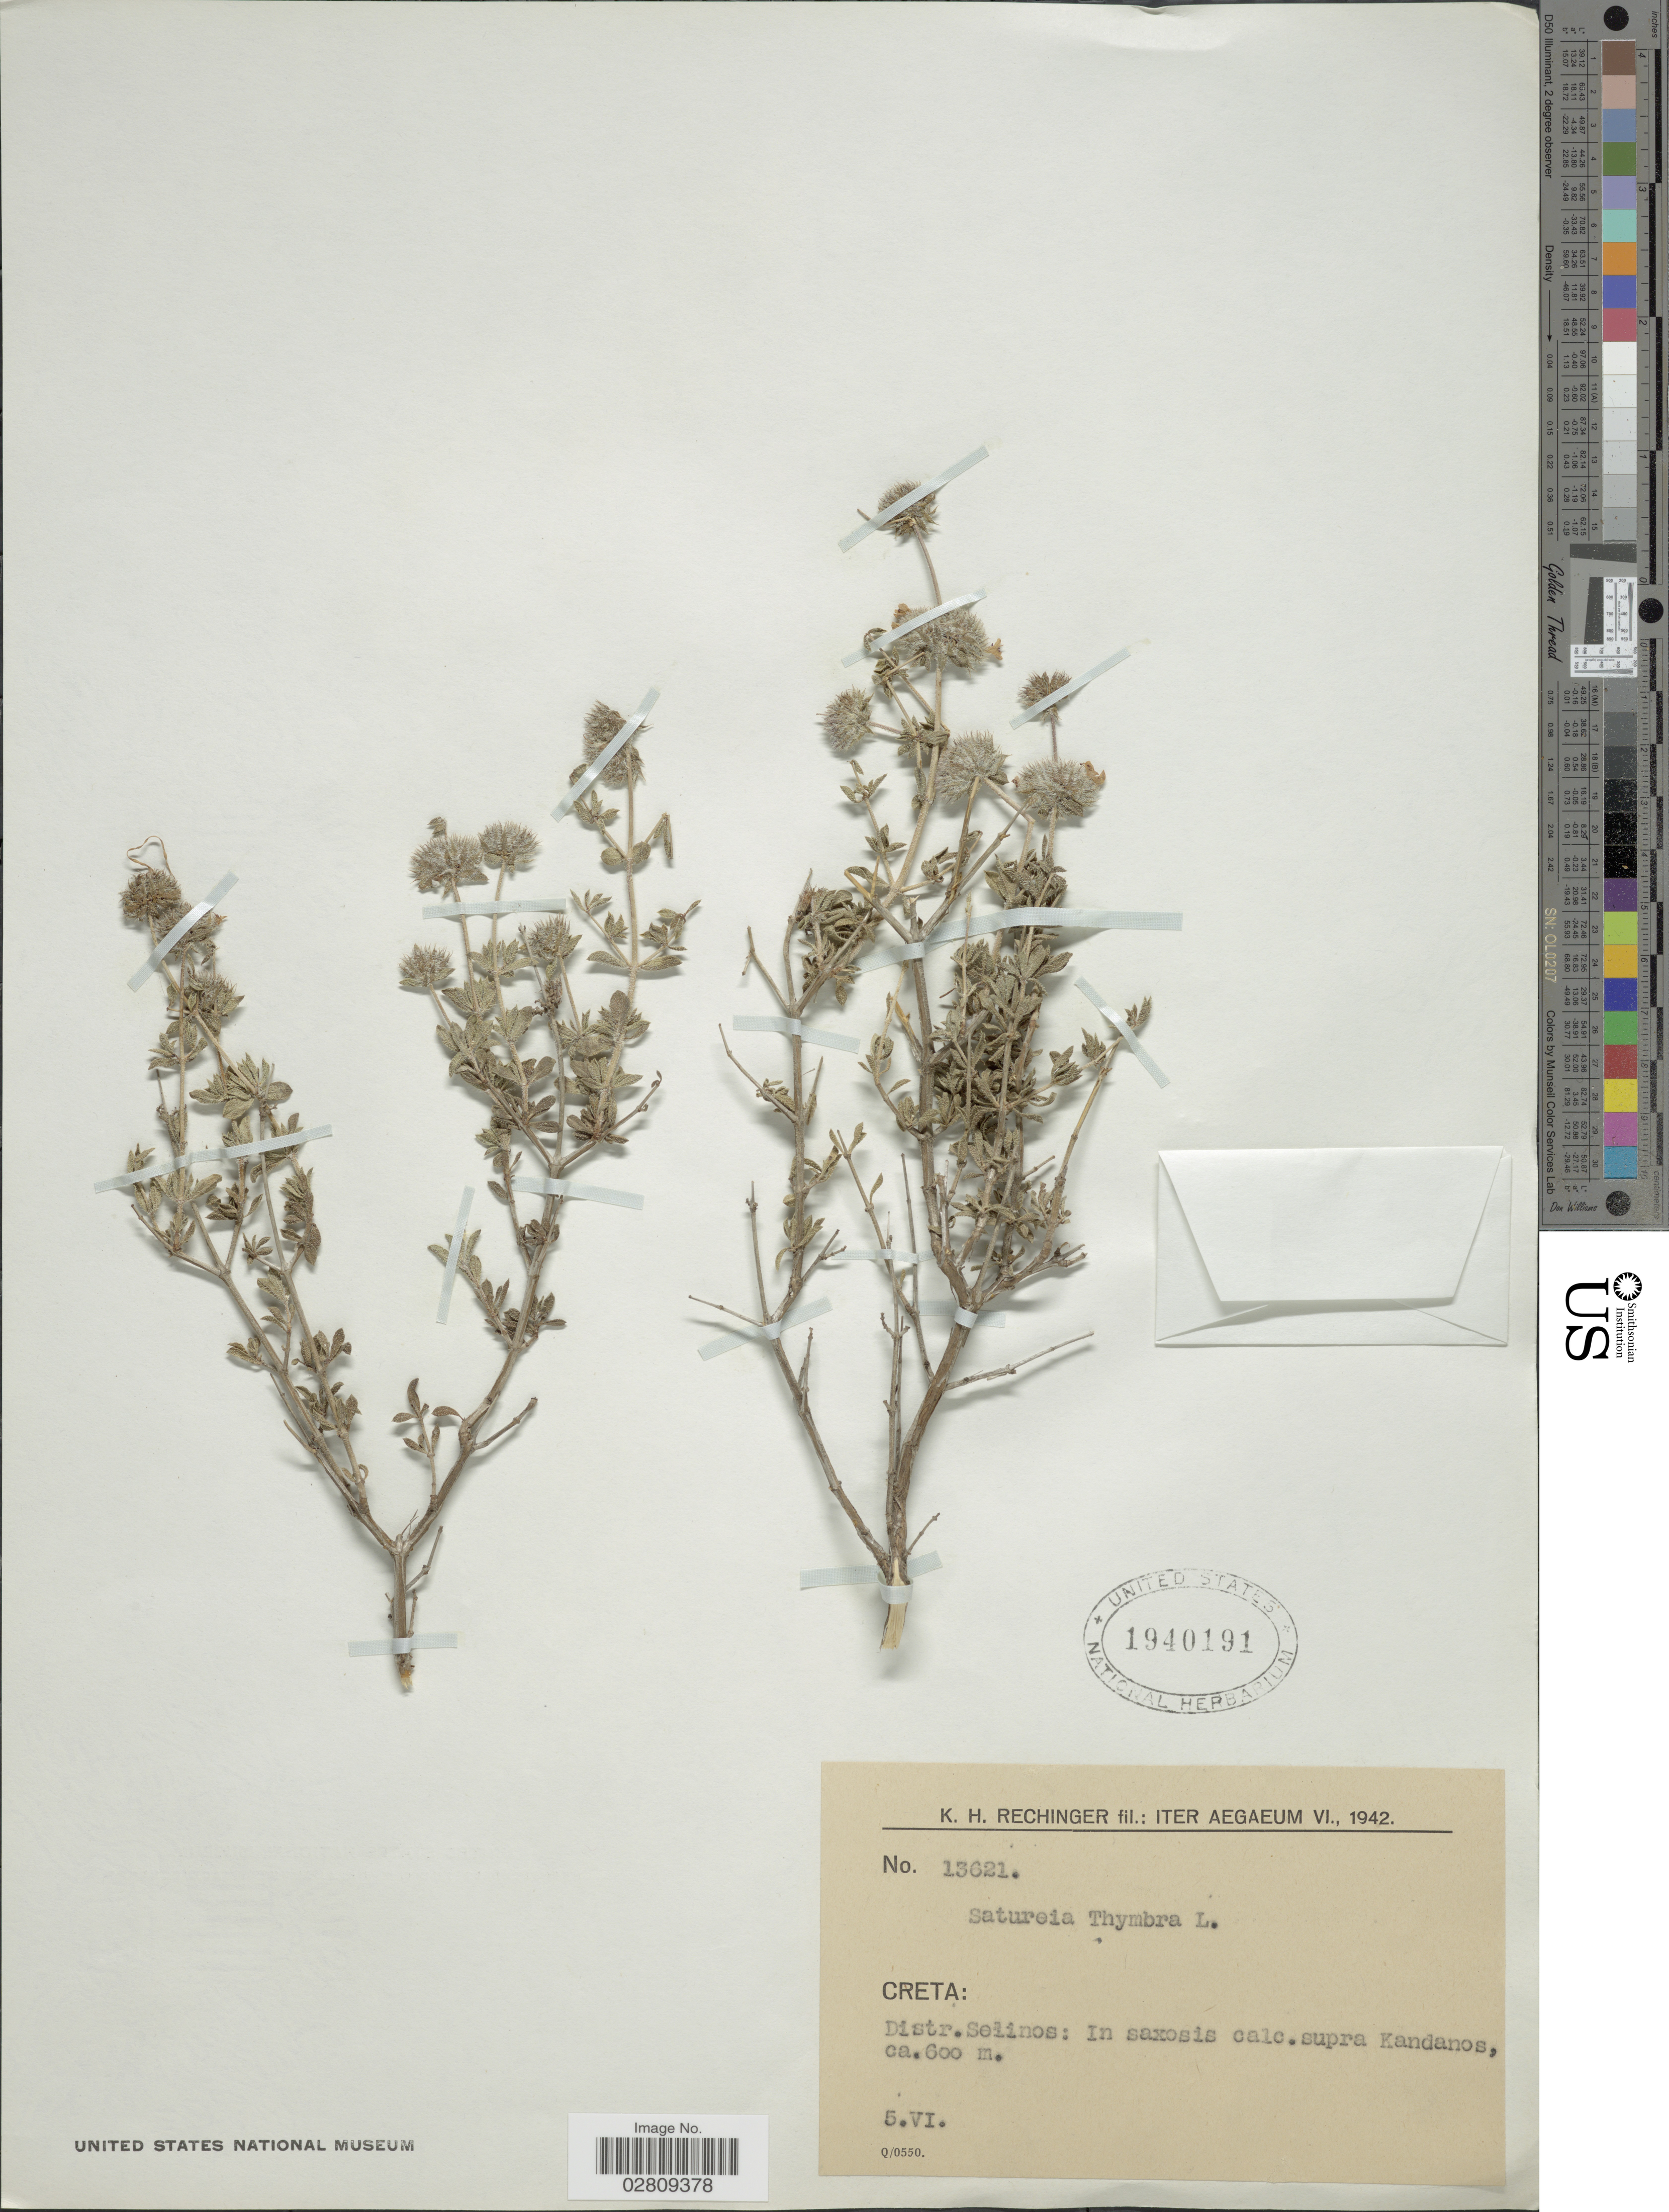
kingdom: Plantae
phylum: Tracheophyta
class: Magnoliopsida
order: Lamiales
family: Lamiaceae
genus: Satureja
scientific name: Satureja thymbra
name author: L.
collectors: K. H. Rechinger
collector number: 13621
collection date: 1942-06-05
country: Greece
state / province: Crete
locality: Iter Aegaeum VI. Creta: Distr. Selinos: In saxosis calc. supra Kandanos.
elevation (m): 600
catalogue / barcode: US 1940191